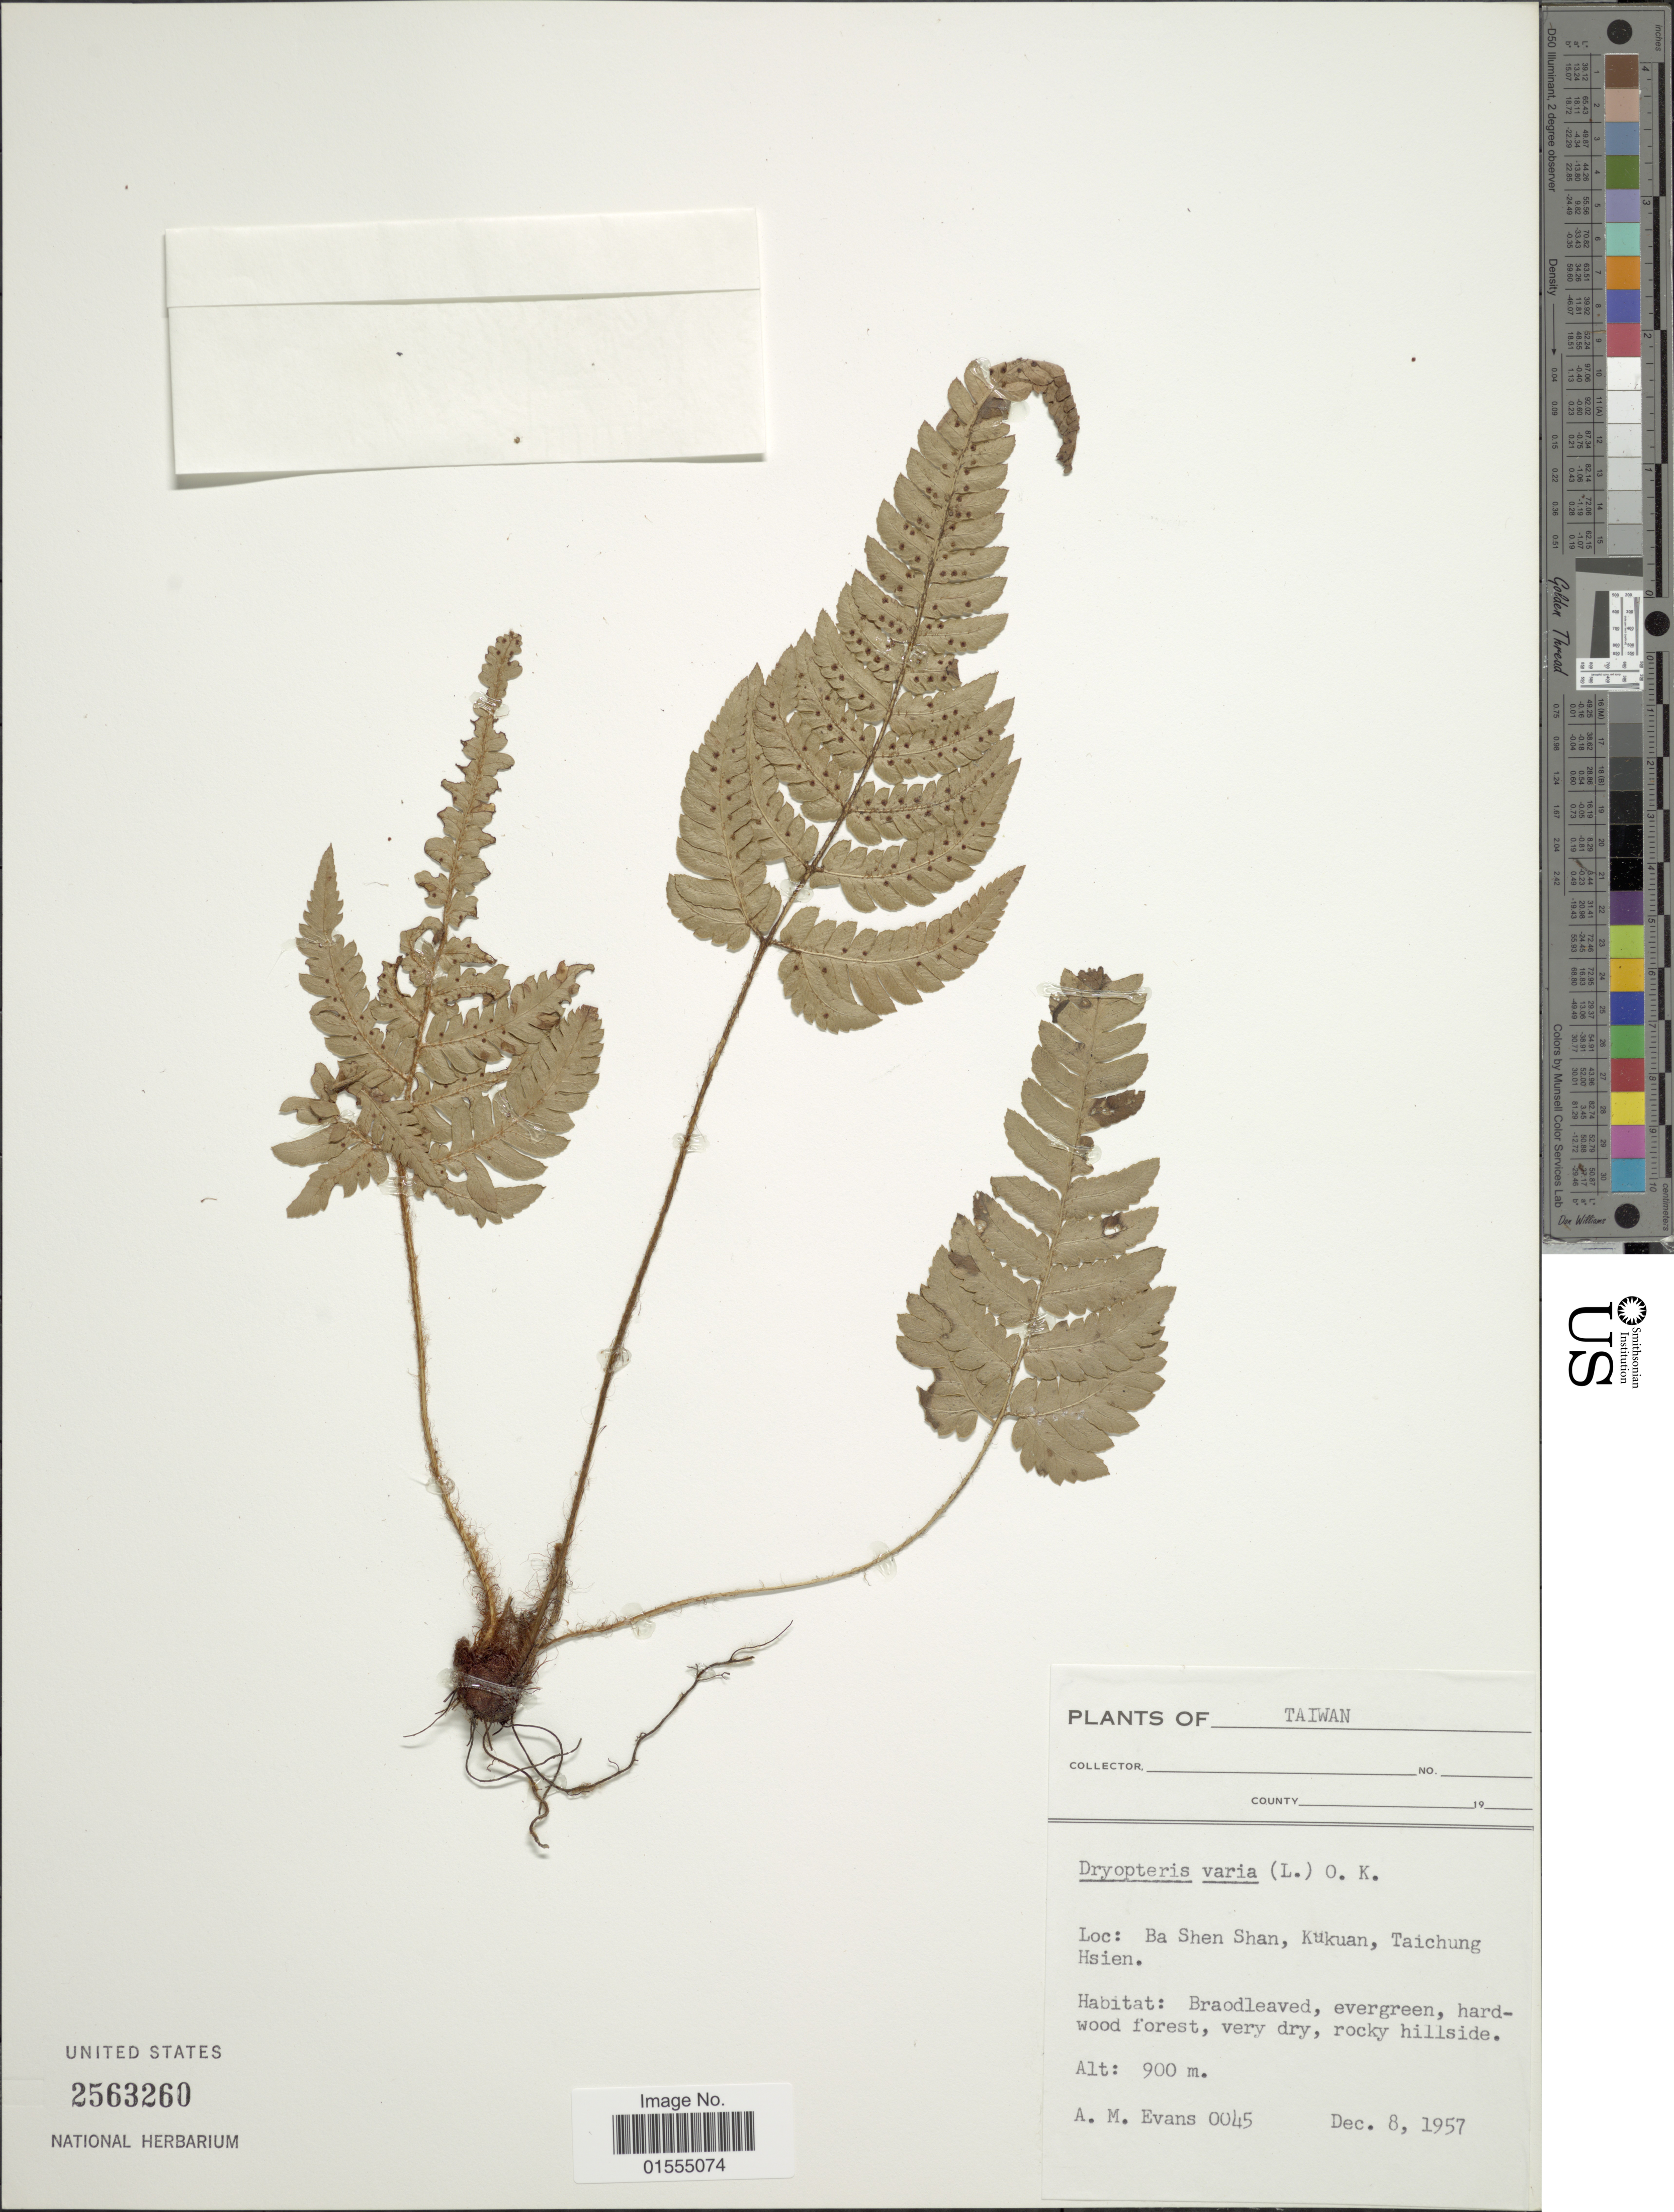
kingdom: Plantae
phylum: Tracheophyta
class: Polypodiopsida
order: Polypodiales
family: Dryopteridaceae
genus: Dryopteris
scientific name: Dryopteris varia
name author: (L.) Kuntze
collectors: A. M. Evans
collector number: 0045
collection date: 1957-12-08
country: Taiwan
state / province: Taichung City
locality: Taiwan, Ba Shen Shan, Kukuan, Taichung Hsien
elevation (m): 900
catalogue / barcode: US 2563260